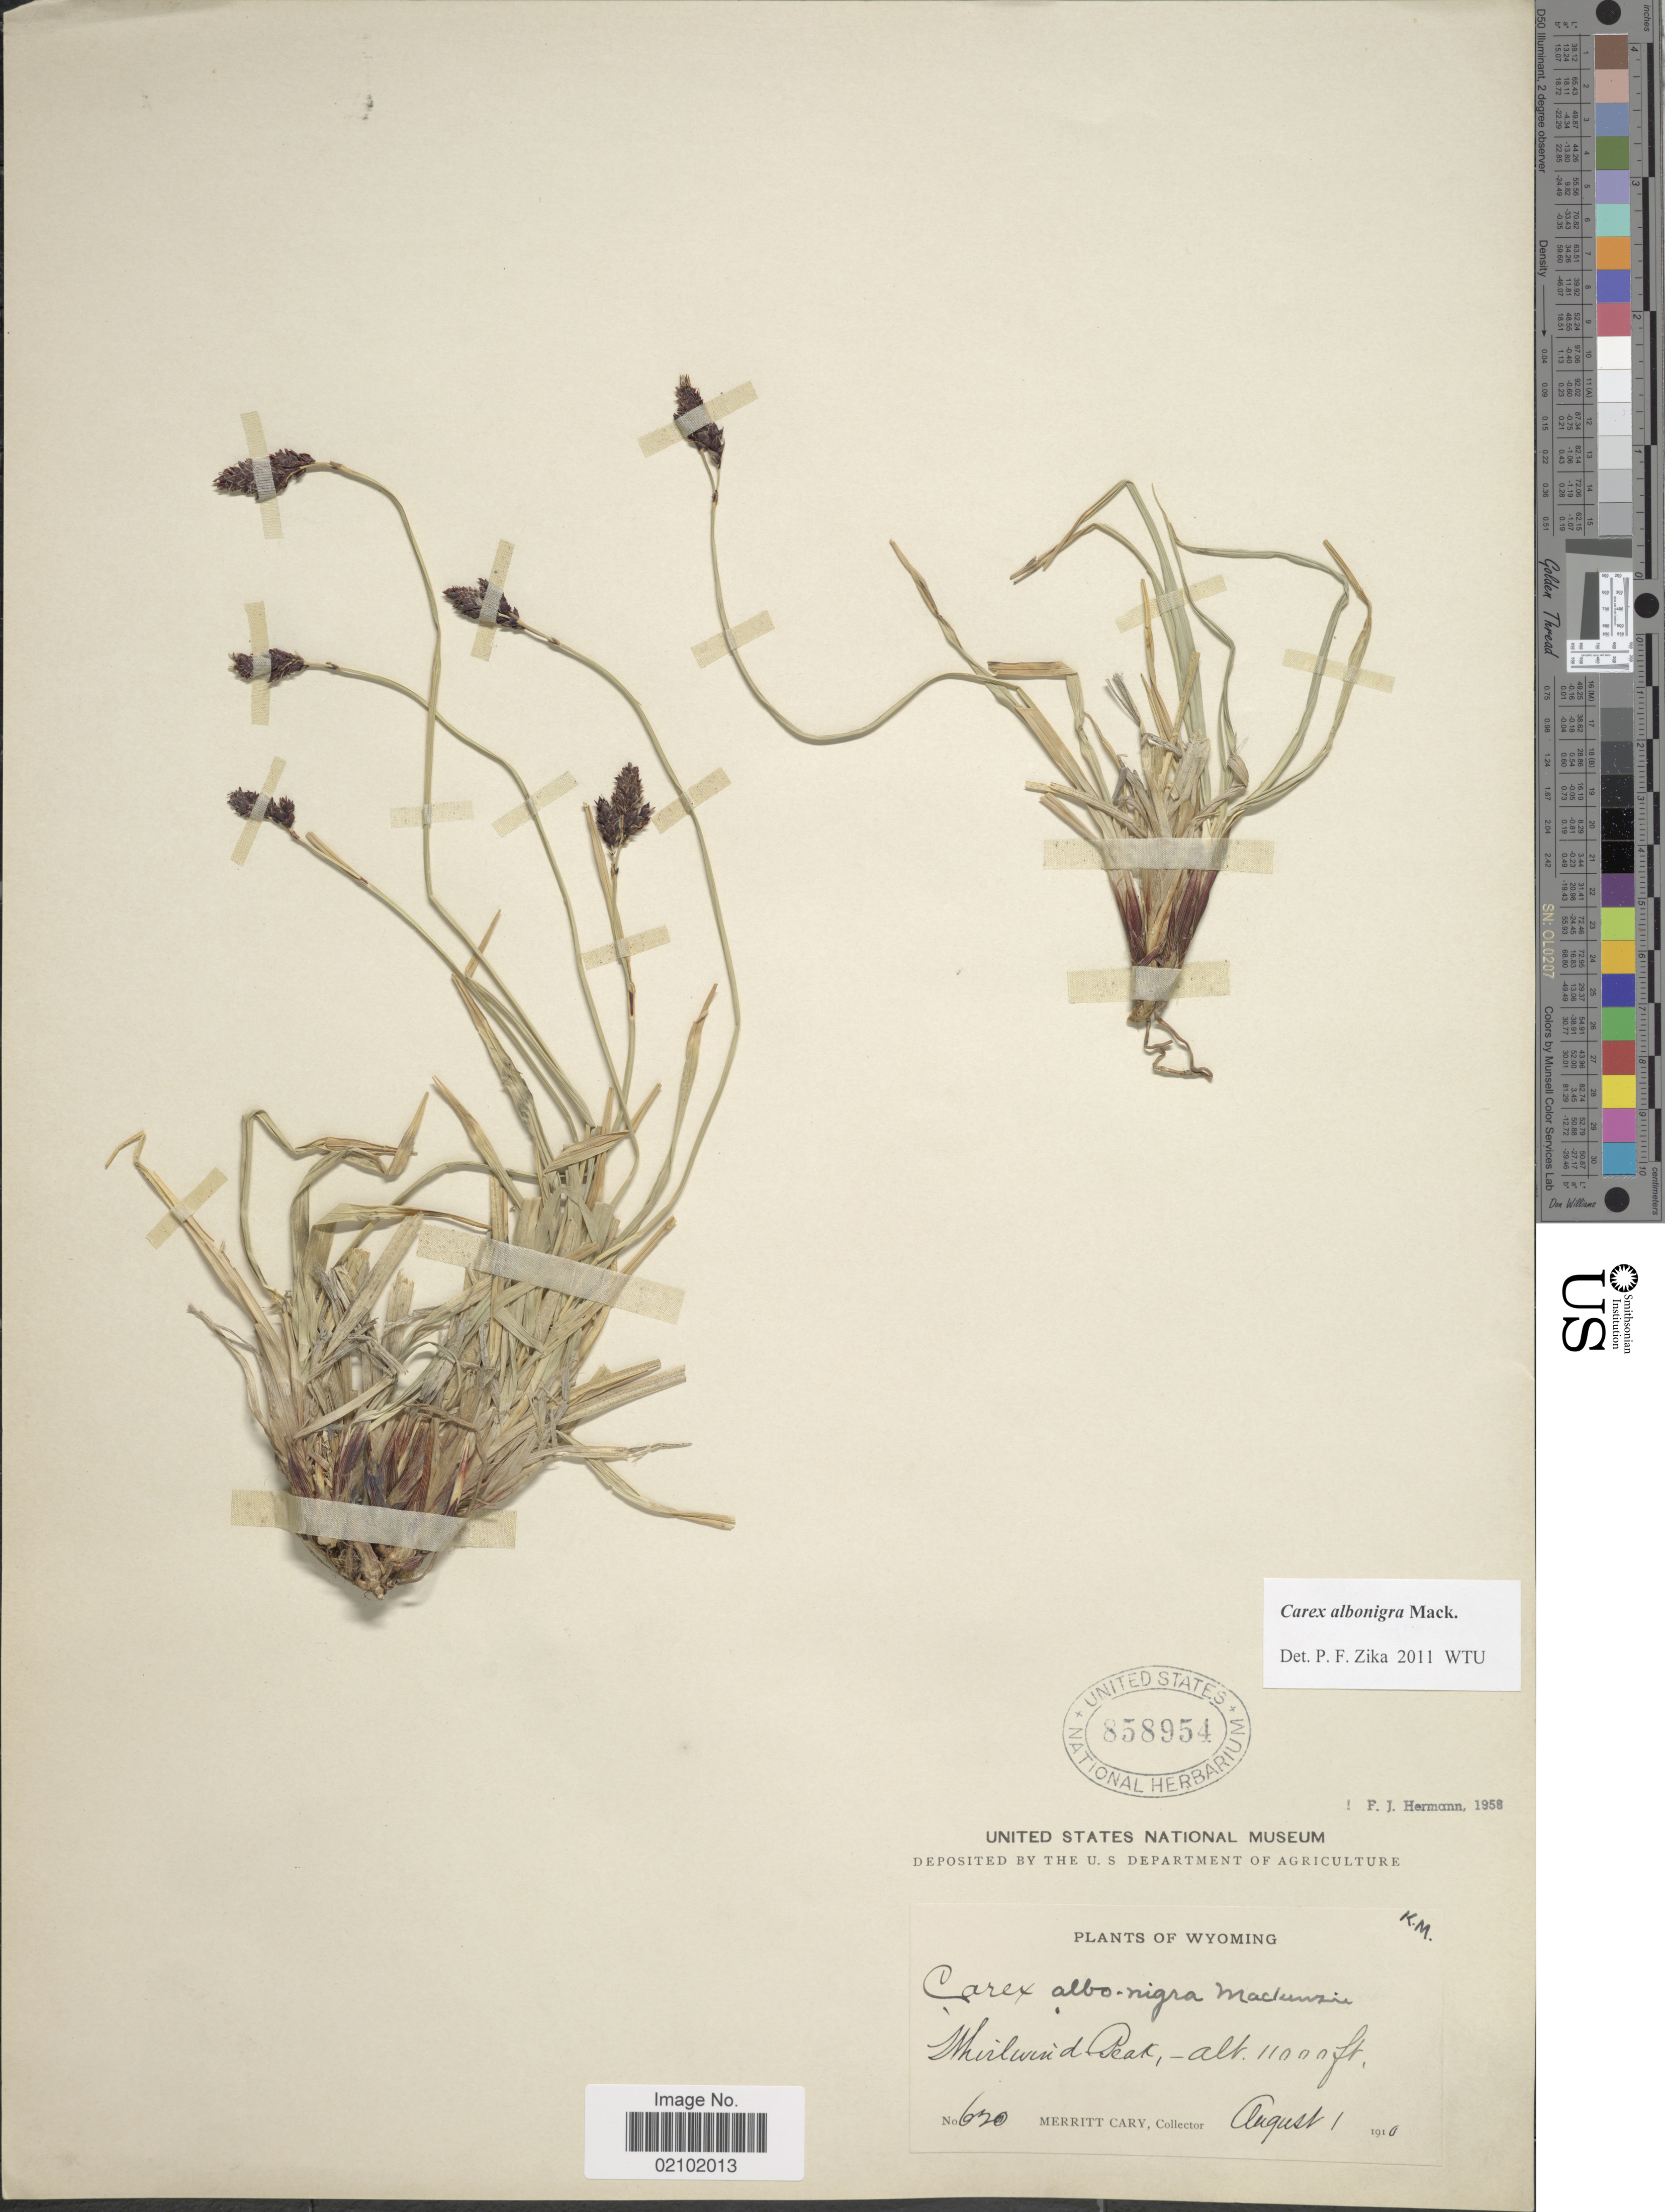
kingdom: Plantae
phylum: Tracheophyta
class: Liliopsida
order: Poales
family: Cyperaceae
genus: Carex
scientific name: Carex albonigra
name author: Mack.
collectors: M. Cary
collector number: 620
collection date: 1910-08-01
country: United States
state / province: Wyoming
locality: Whirlwind Peak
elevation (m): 3353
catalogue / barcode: US 858954